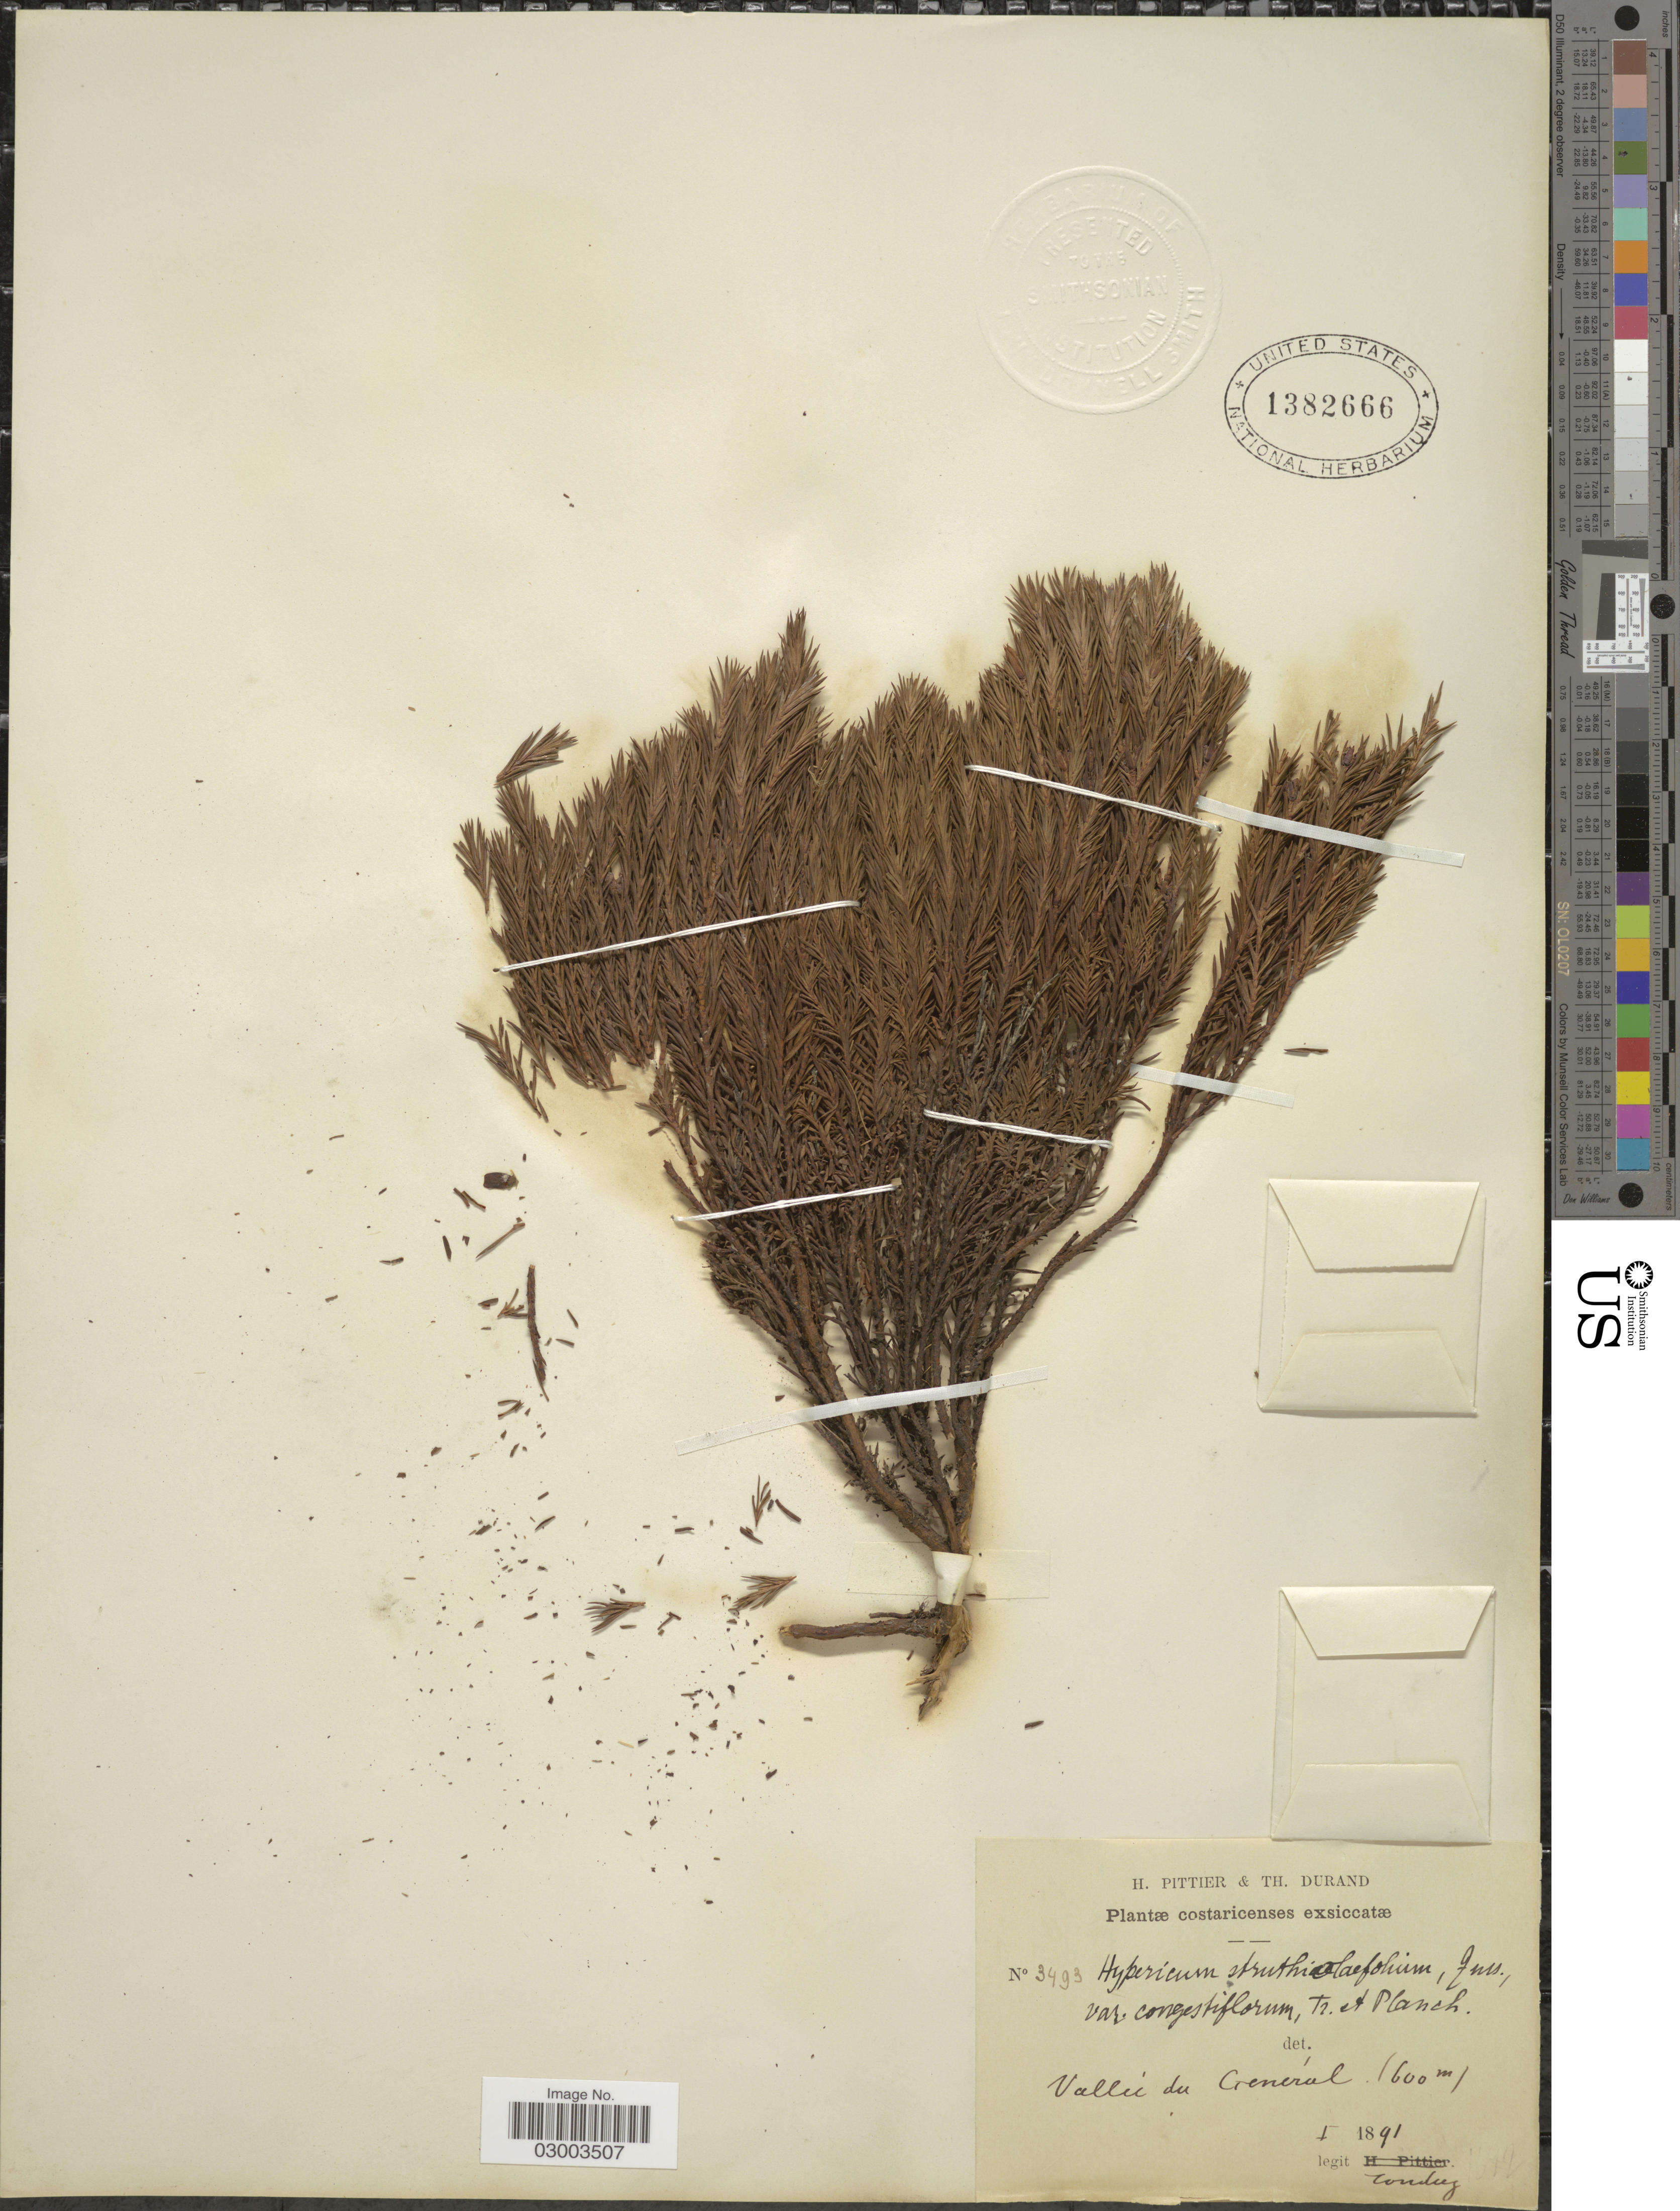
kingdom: Plantae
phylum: Tracheophyta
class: Magnoliopsida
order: Malpighiales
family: Hypericaceae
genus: Hypericum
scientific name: Hypericum costaricense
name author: N. Robson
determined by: Strong, Mark T., (BOT), Smithsonian Institution - National Museum of Natural History (UNITED STATES)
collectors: Tonduz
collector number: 3493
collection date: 1891-01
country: Costa Rica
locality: Vallée du Generál.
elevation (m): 600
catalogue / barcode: US 1382666